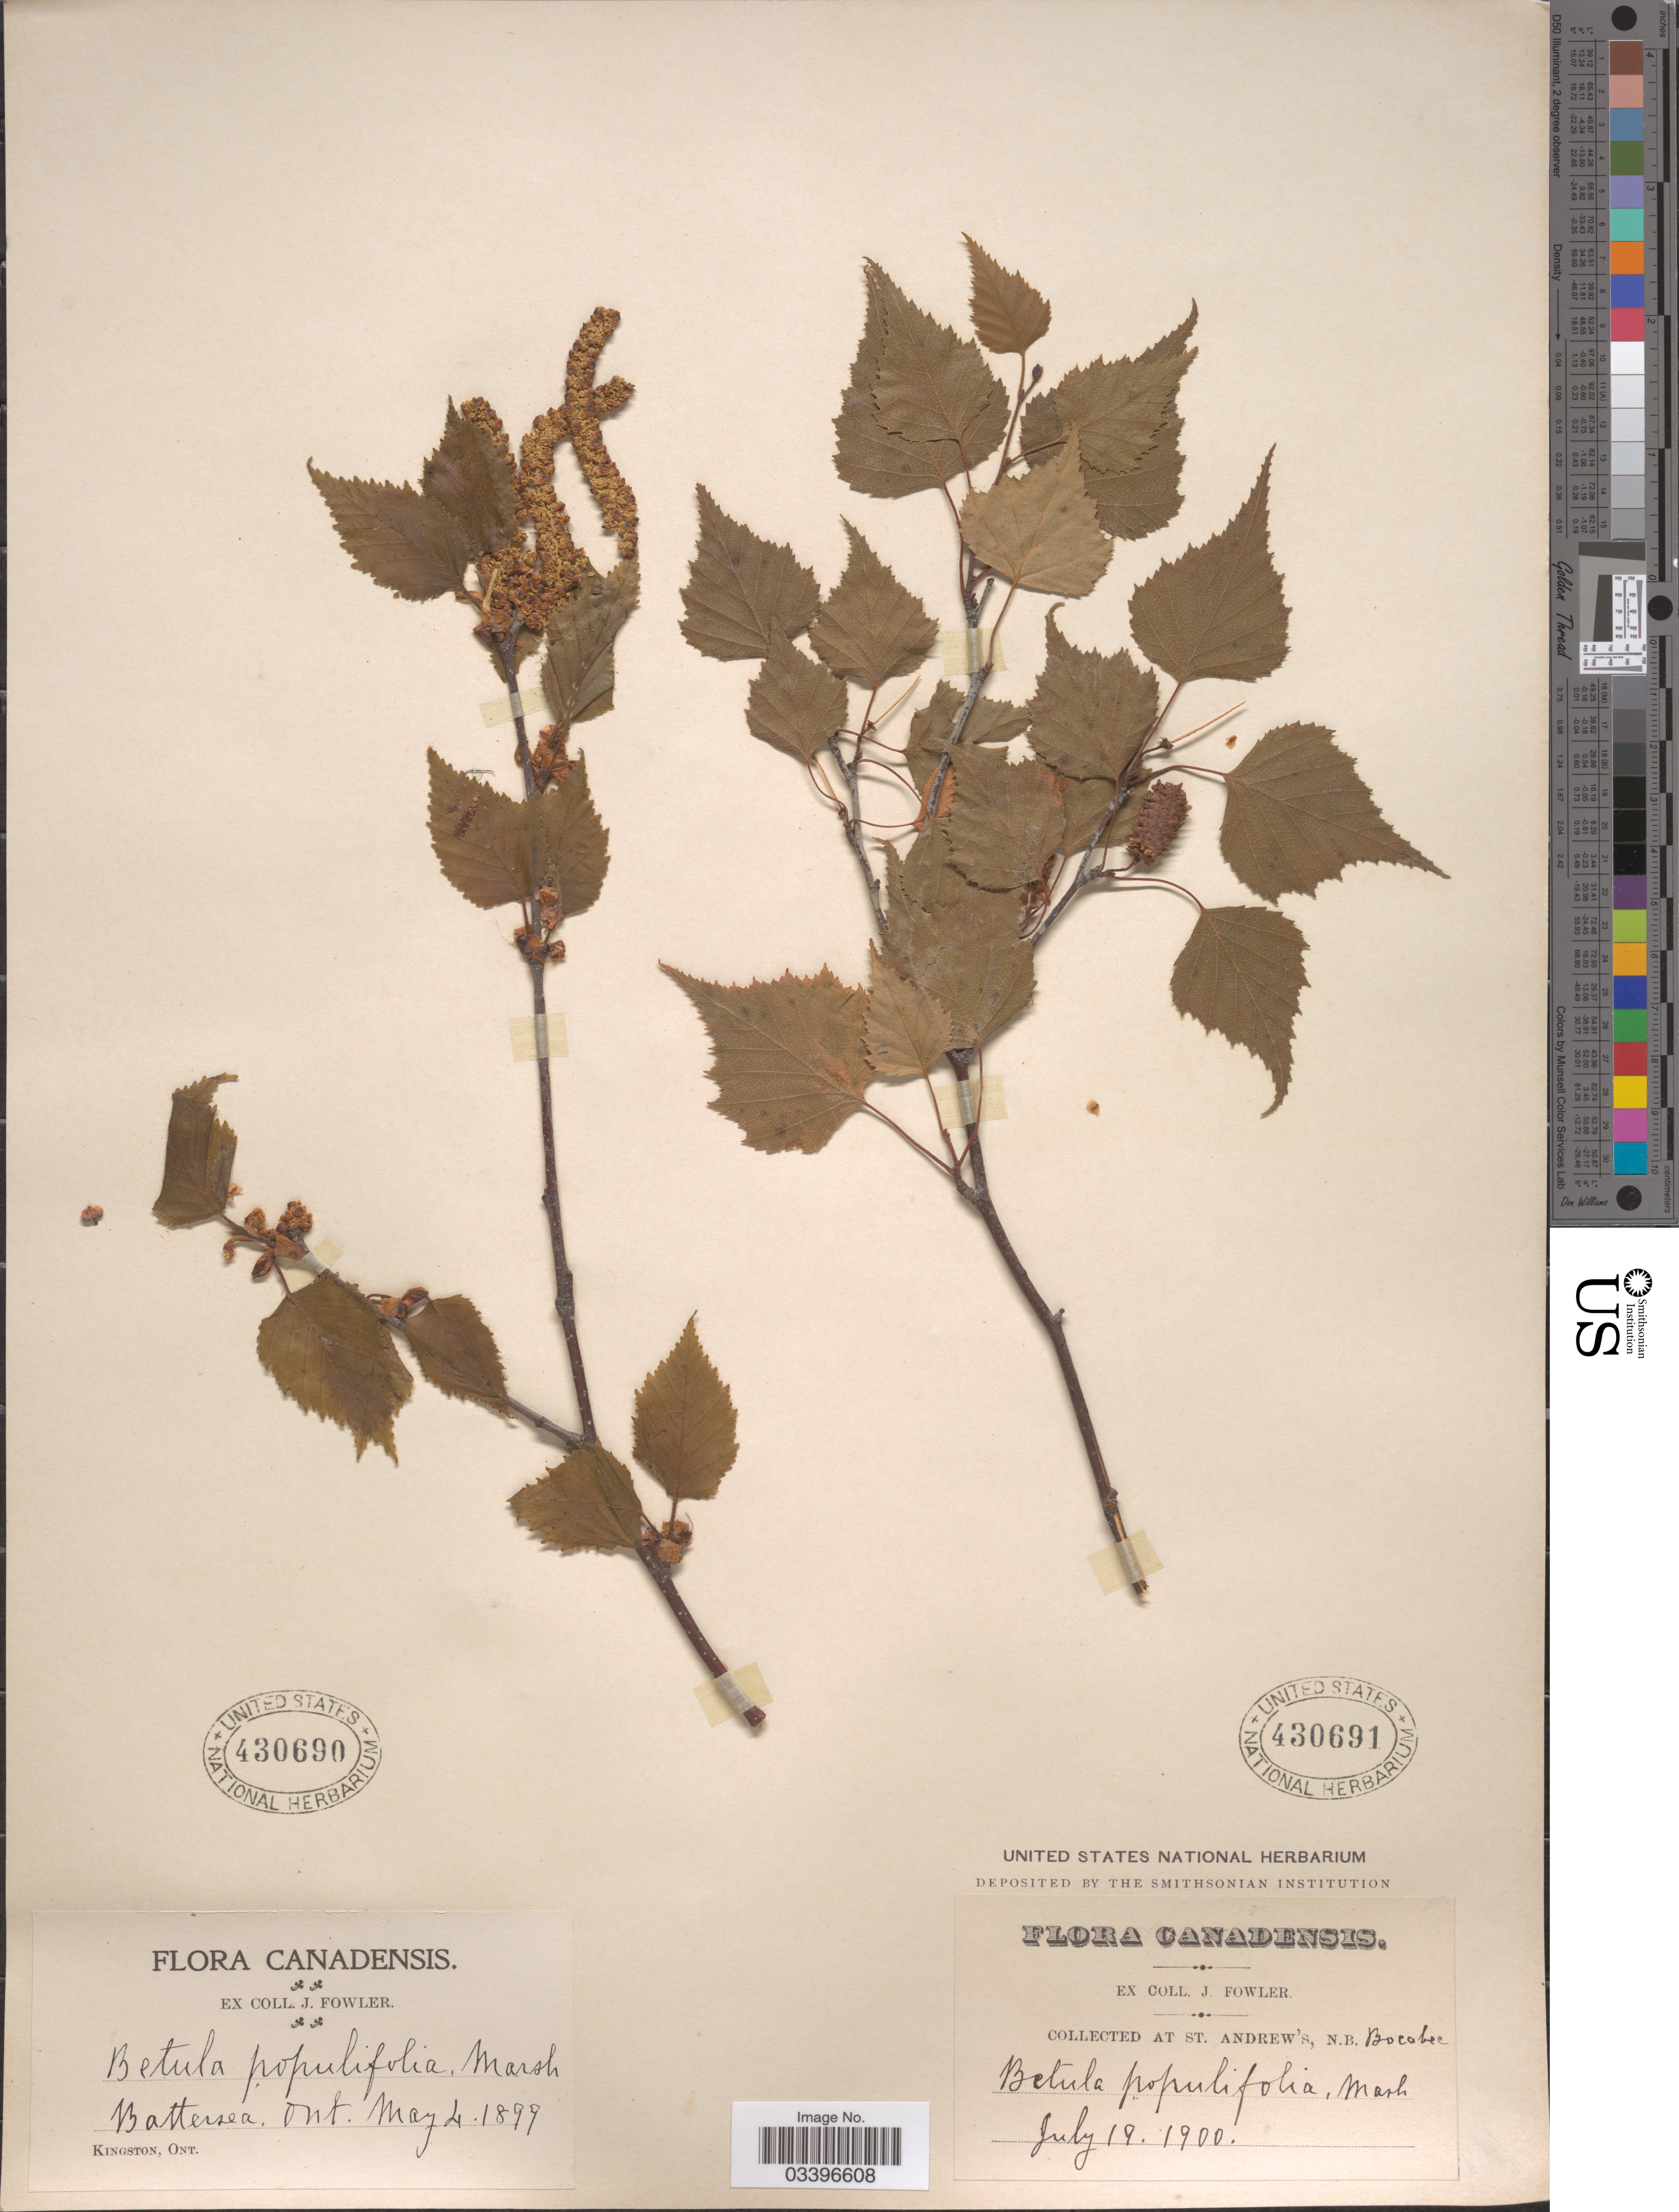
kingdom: Plantae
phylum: Tracheophyta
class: Magnoliopsida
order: Fagales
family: Betulaceae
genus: Betula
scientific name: Betula populifolia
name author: Marshall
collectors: J. Fowler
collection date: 1899-05-04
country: Canada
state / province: Ontario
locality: Battersea.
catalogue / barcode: US 430690